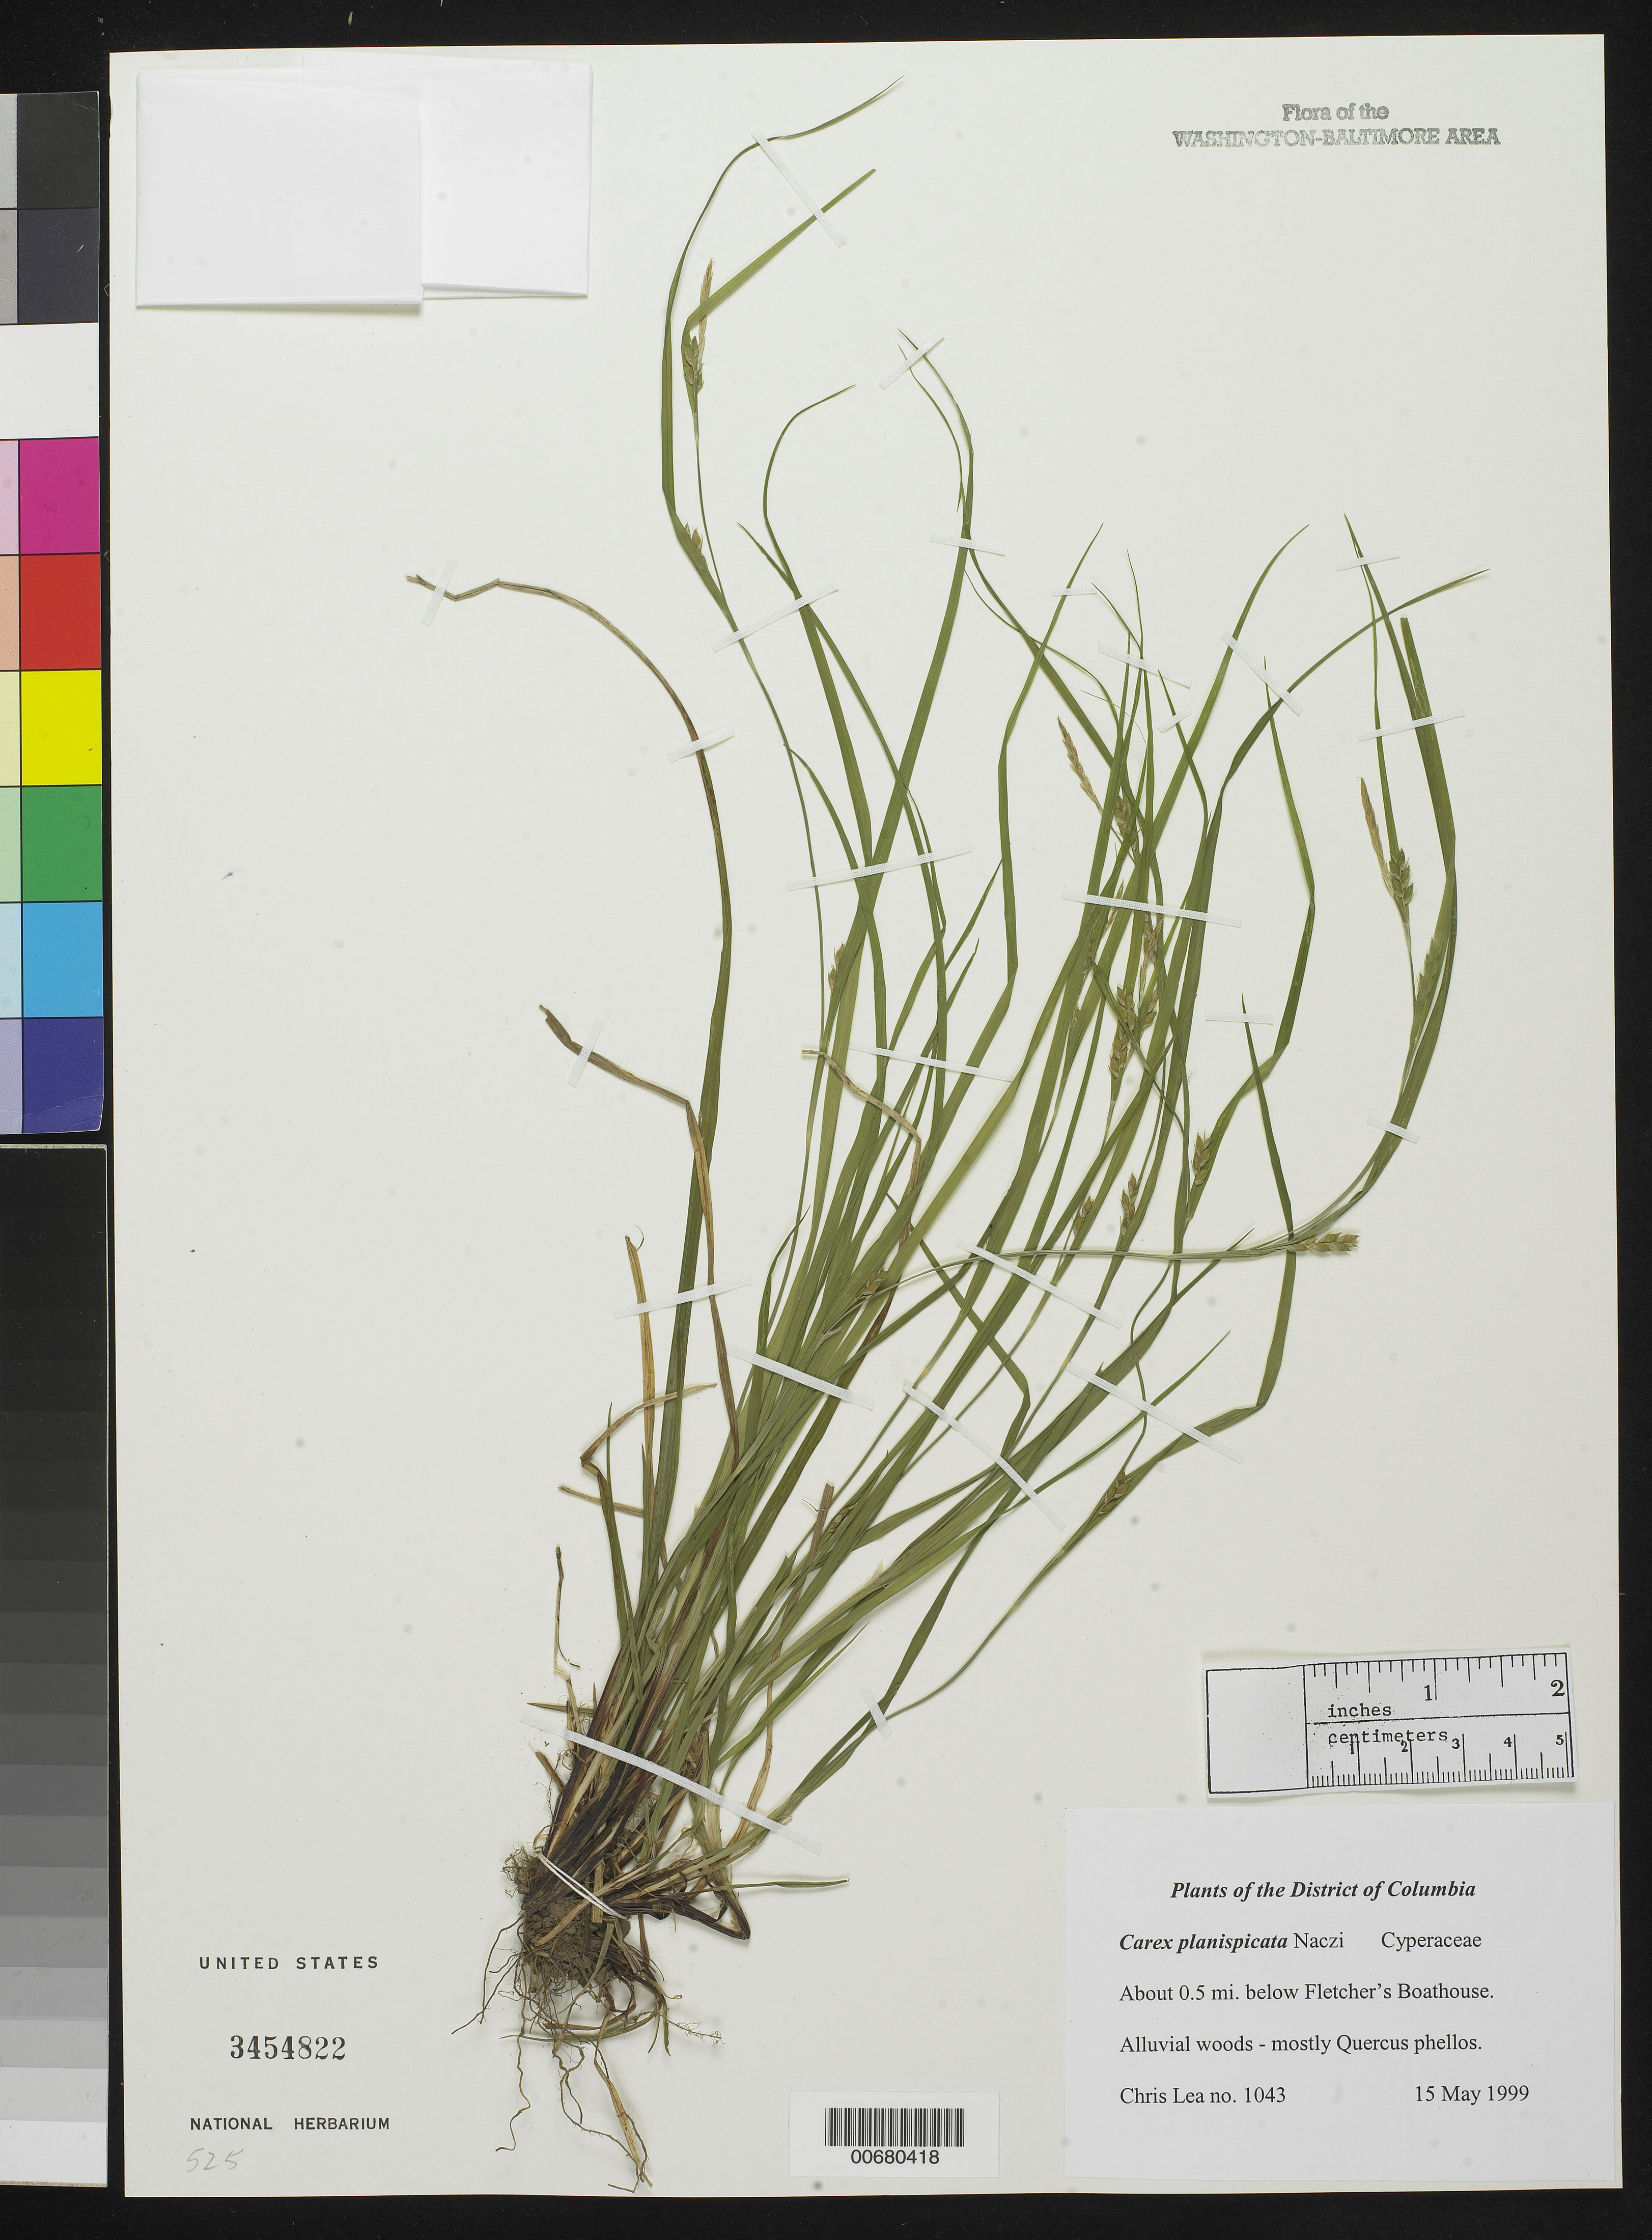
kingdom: Plantae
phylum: Tracheophyta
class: Liliopsida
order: Poales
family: Cyperaceae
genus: Carex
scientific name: Carex planispicata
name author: Naczi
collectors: C. Lea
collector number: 1043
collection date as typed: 15 May 1999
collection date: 1999-05-15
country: United States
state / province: District of Columbia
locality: About 0.5 mi. below Fletcher's Boathouse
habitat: Alluvial woods - mostly Quercus phellos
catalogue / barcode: US 3454822